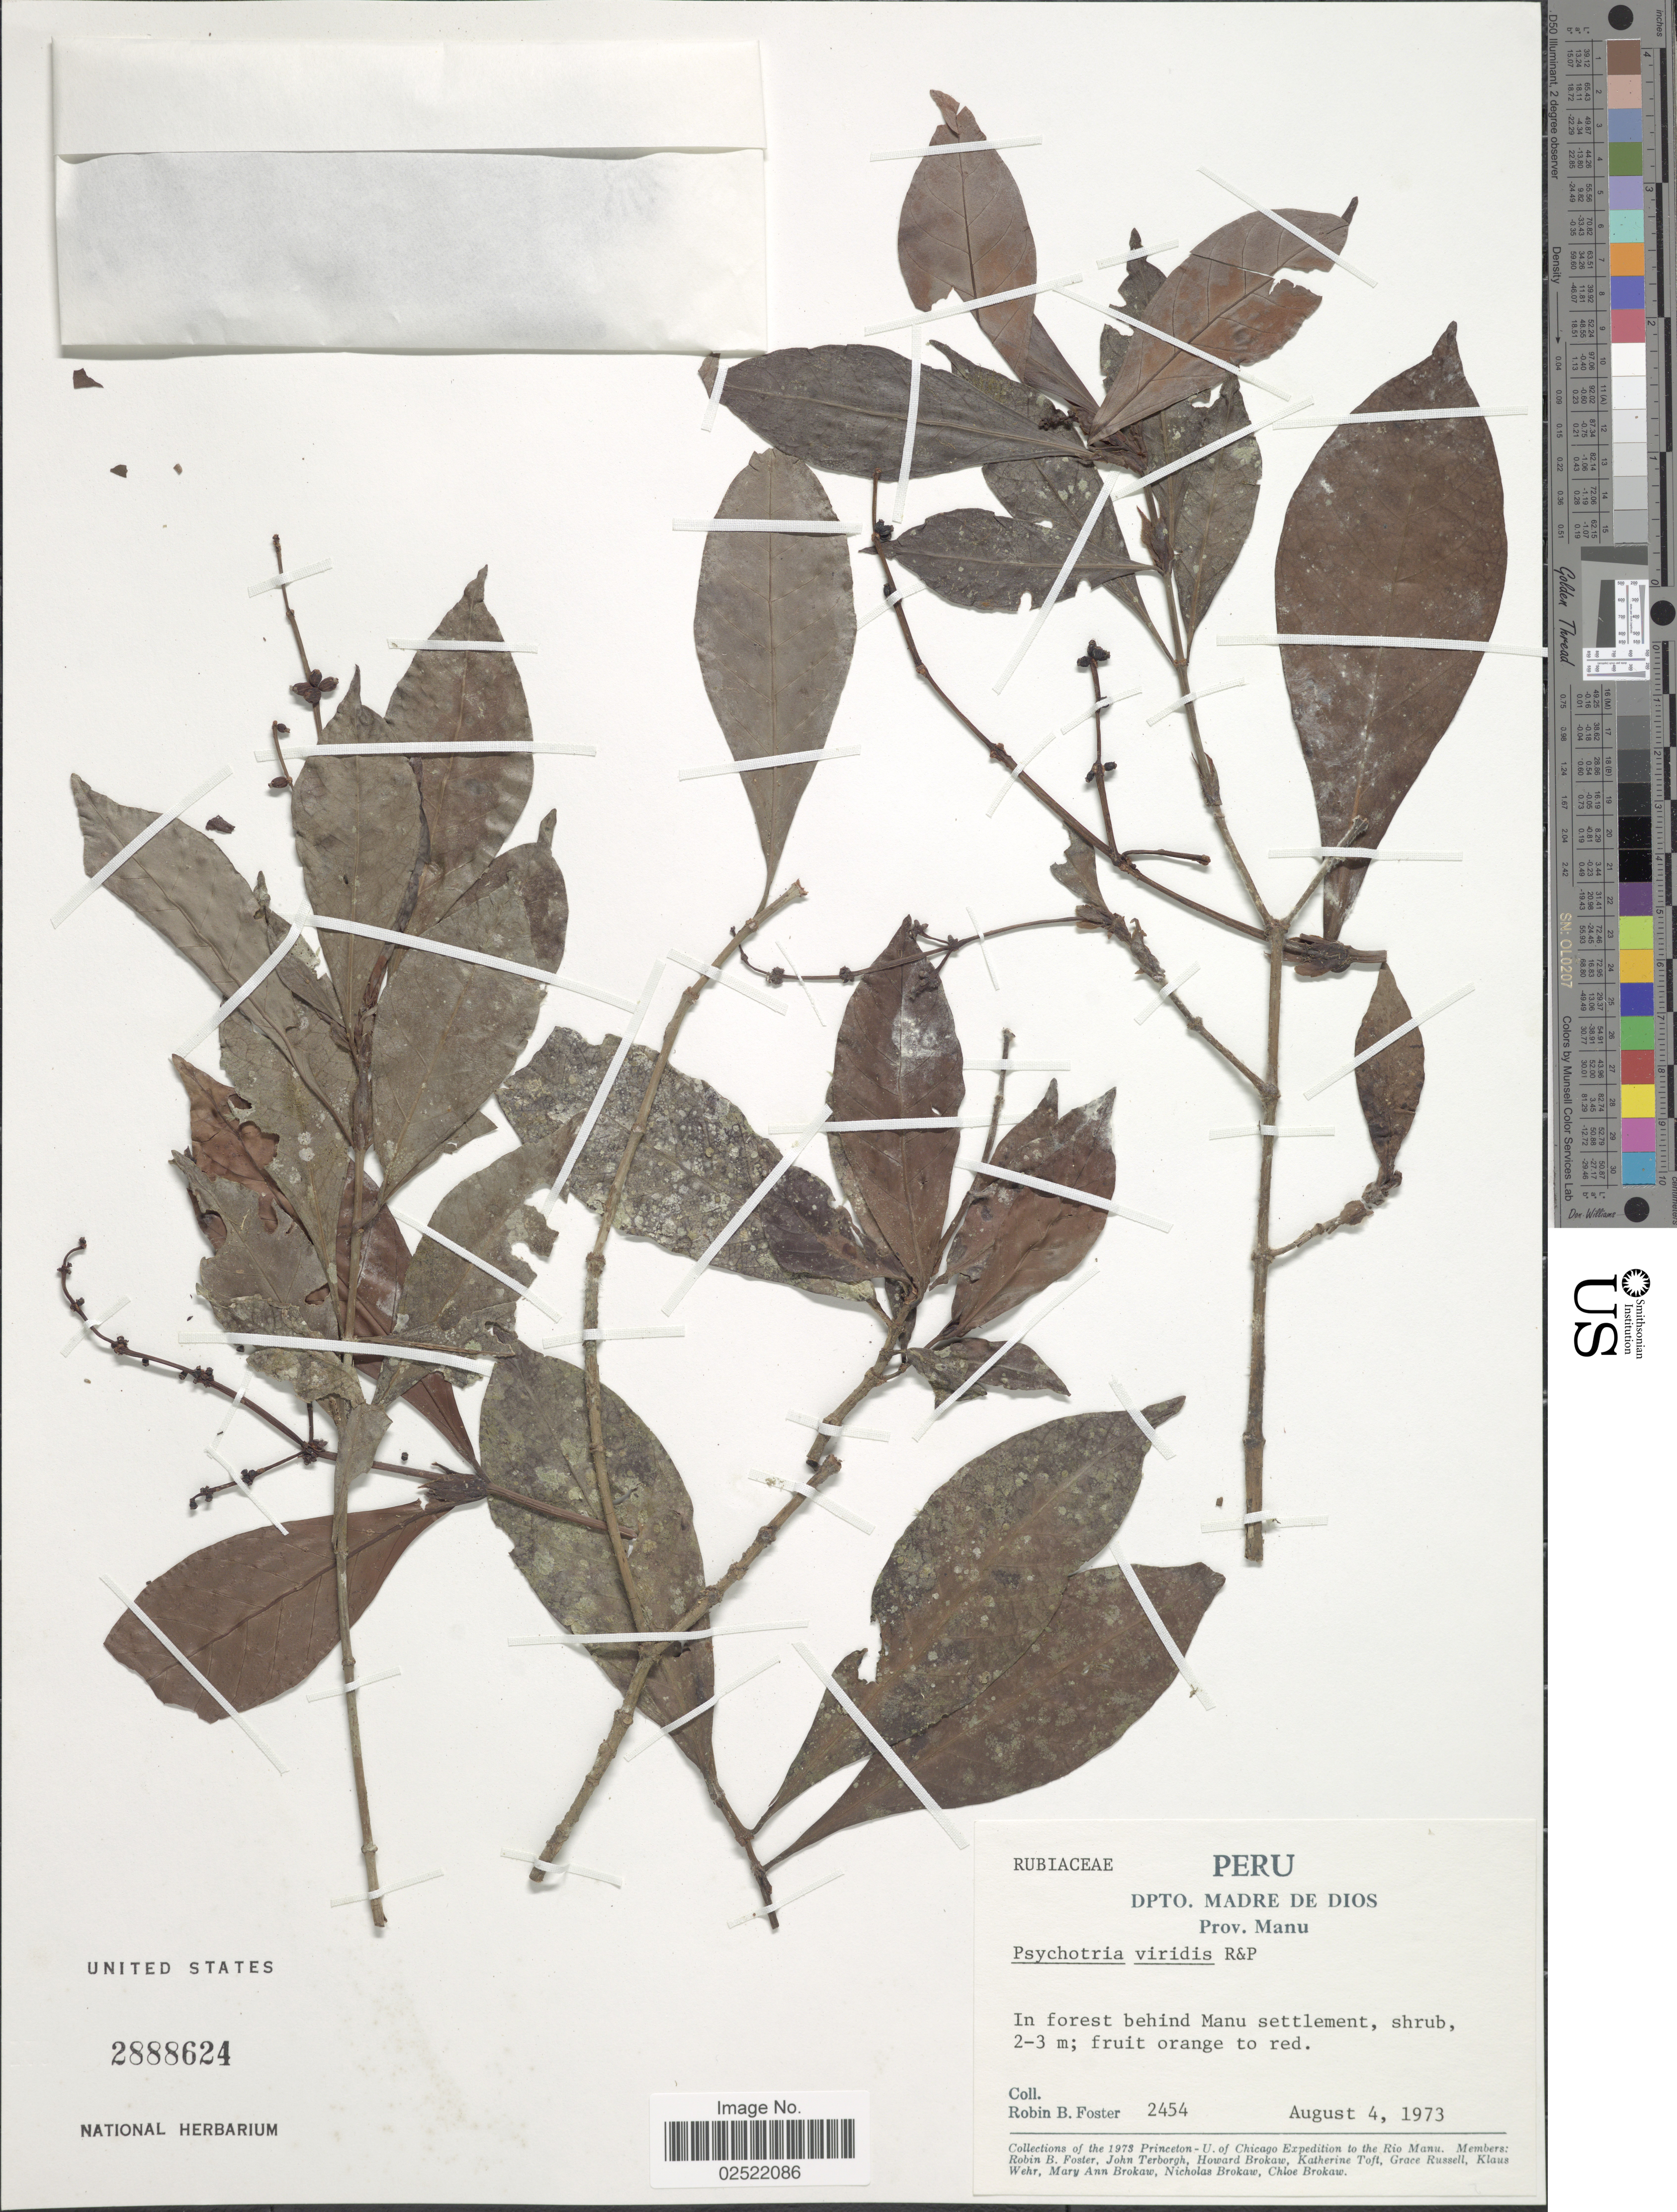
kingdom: Plantae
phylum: Tracheophyta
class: Magnoliopsida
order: Gentianales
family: Rubiaceae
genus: Psychotria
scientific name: Psychotria viridis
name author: Ruiz & Pav.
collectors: R. B. Foster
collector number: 2454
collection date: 1973-08-04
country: Peru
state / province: Madre de Dios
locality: Dpto. Madre de Dios. Prov. Manu. In forest behind Manu settlement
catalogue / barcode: US 2888624